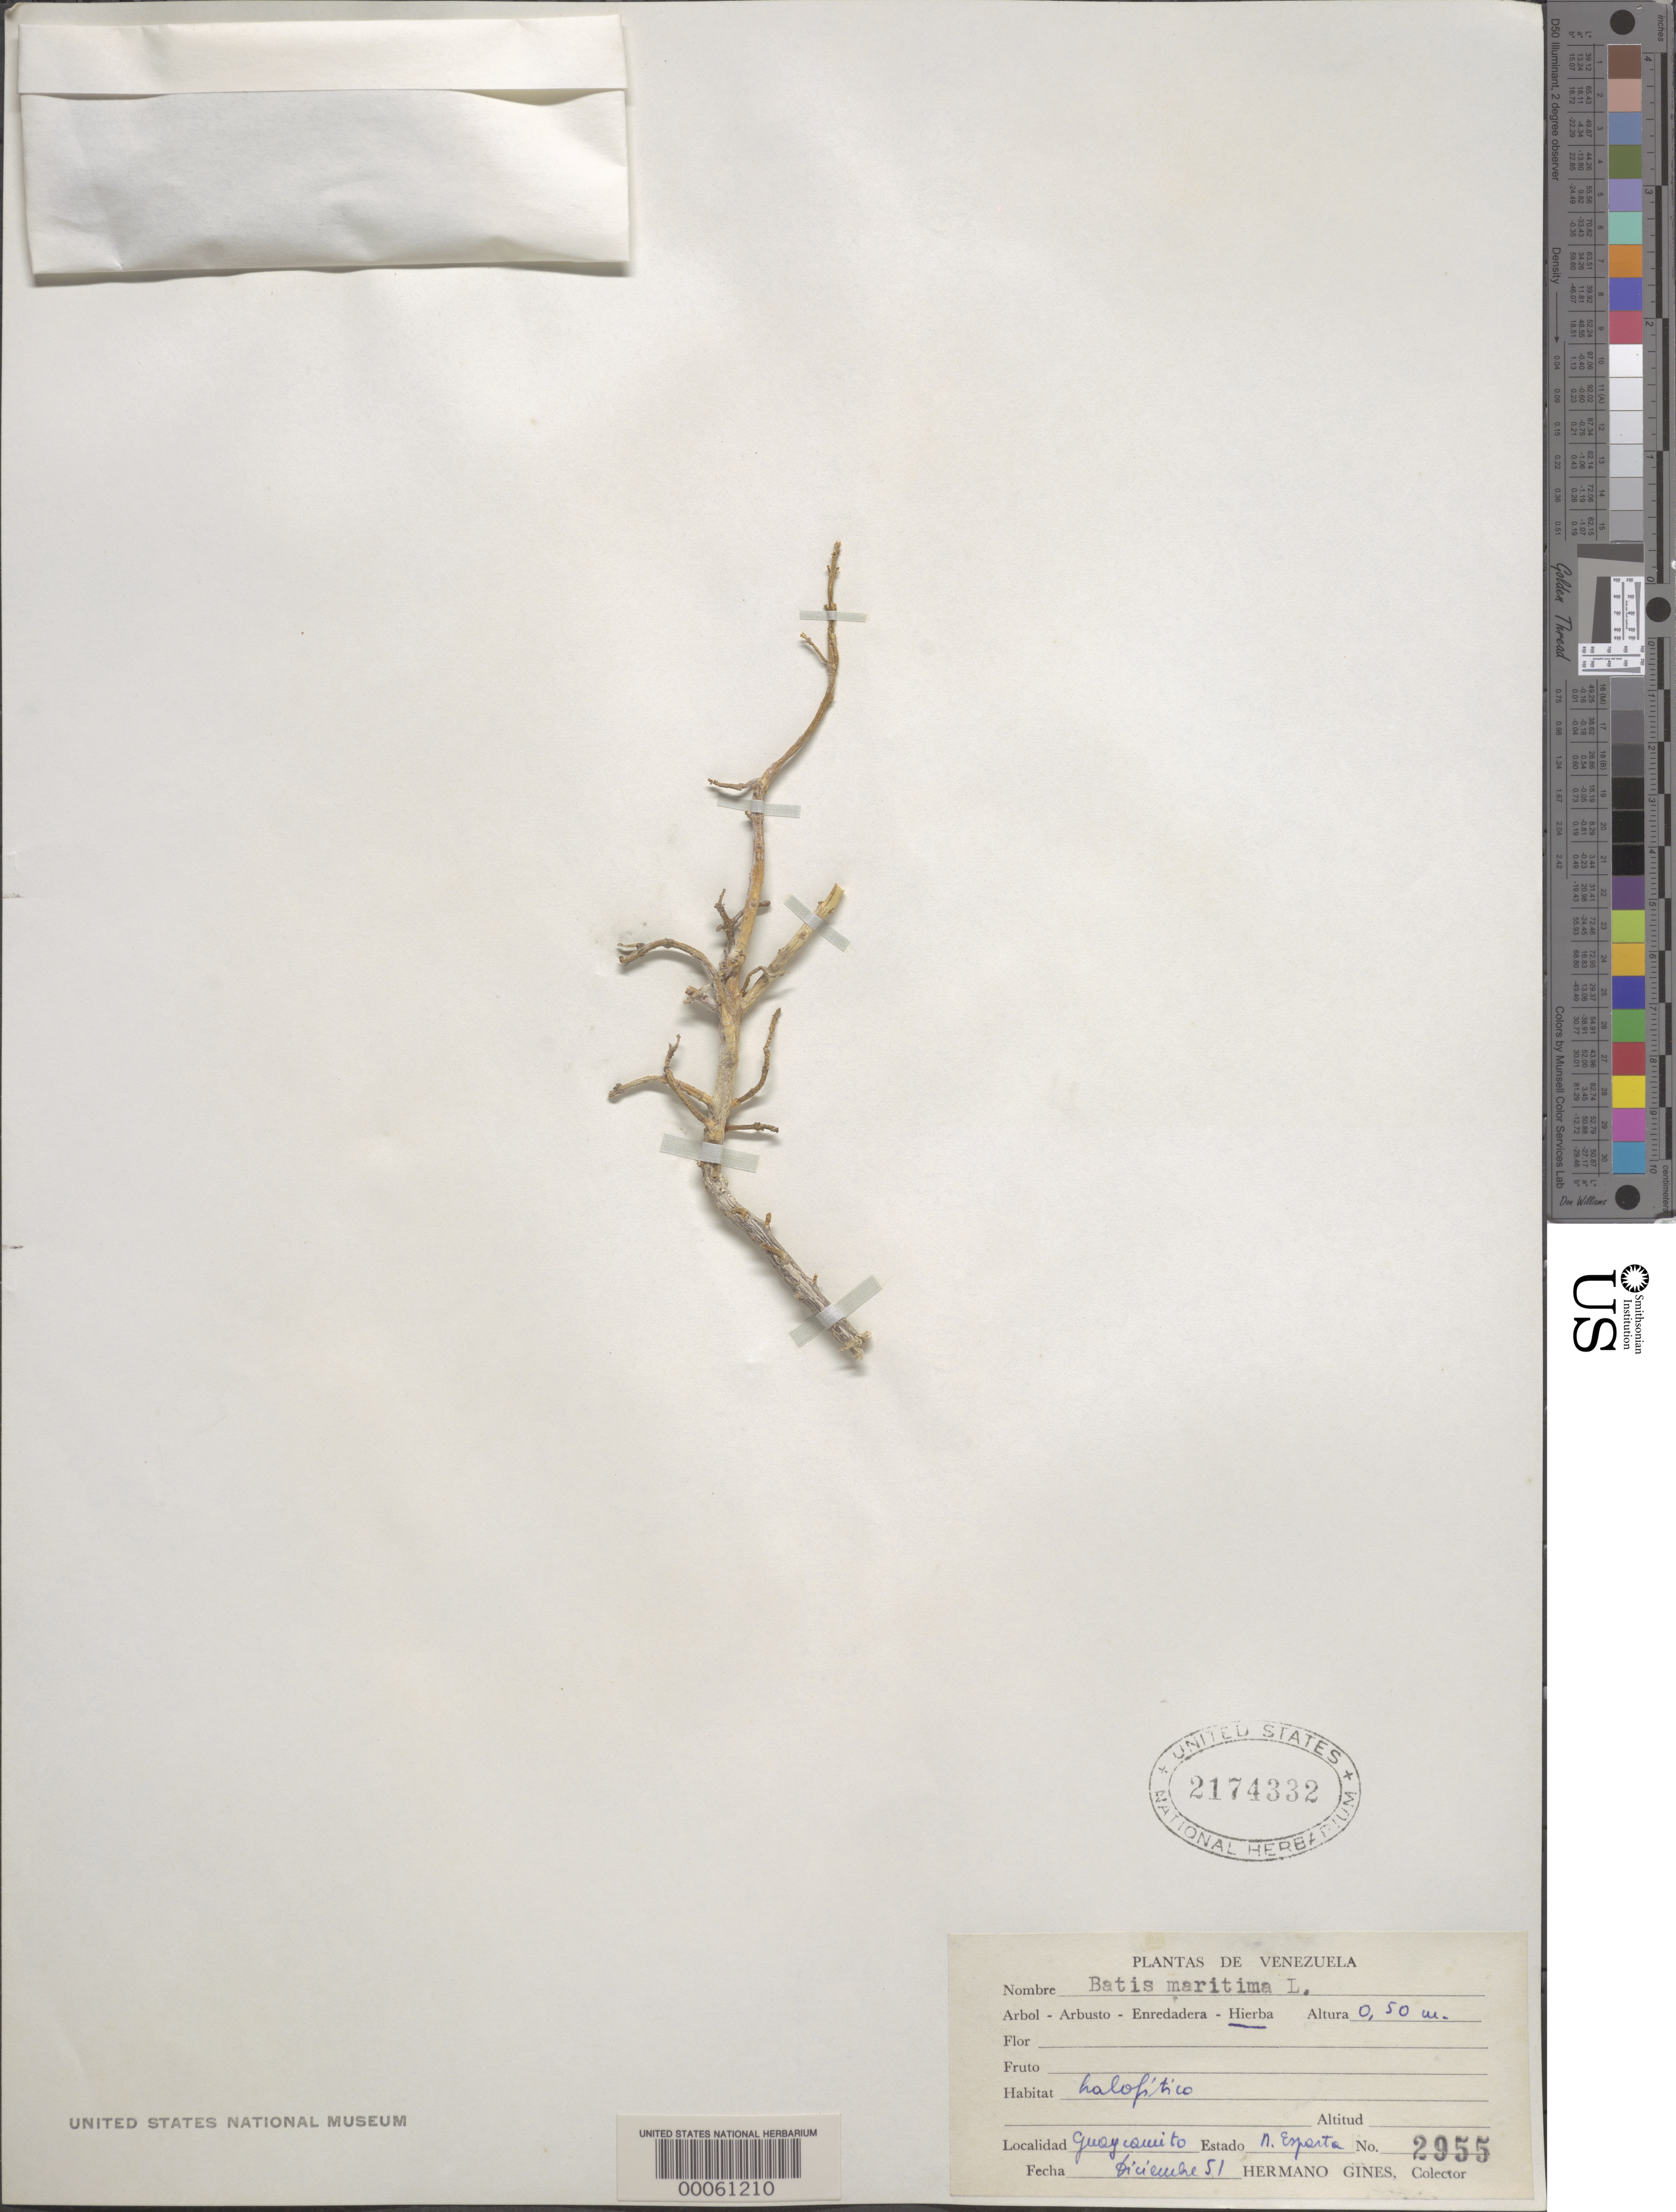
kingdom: Plantae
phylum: Tracheophyta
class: Magnoliopsida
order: Brassicales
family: Bataceae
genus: Batis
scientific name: Batis maritima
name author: L.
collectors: Bro. Gines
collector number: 2955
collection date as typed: Feb 1951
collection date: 1951-02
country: Venezuela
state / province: Nueva Esparta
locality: Guaycowito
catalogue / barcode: US 2174332